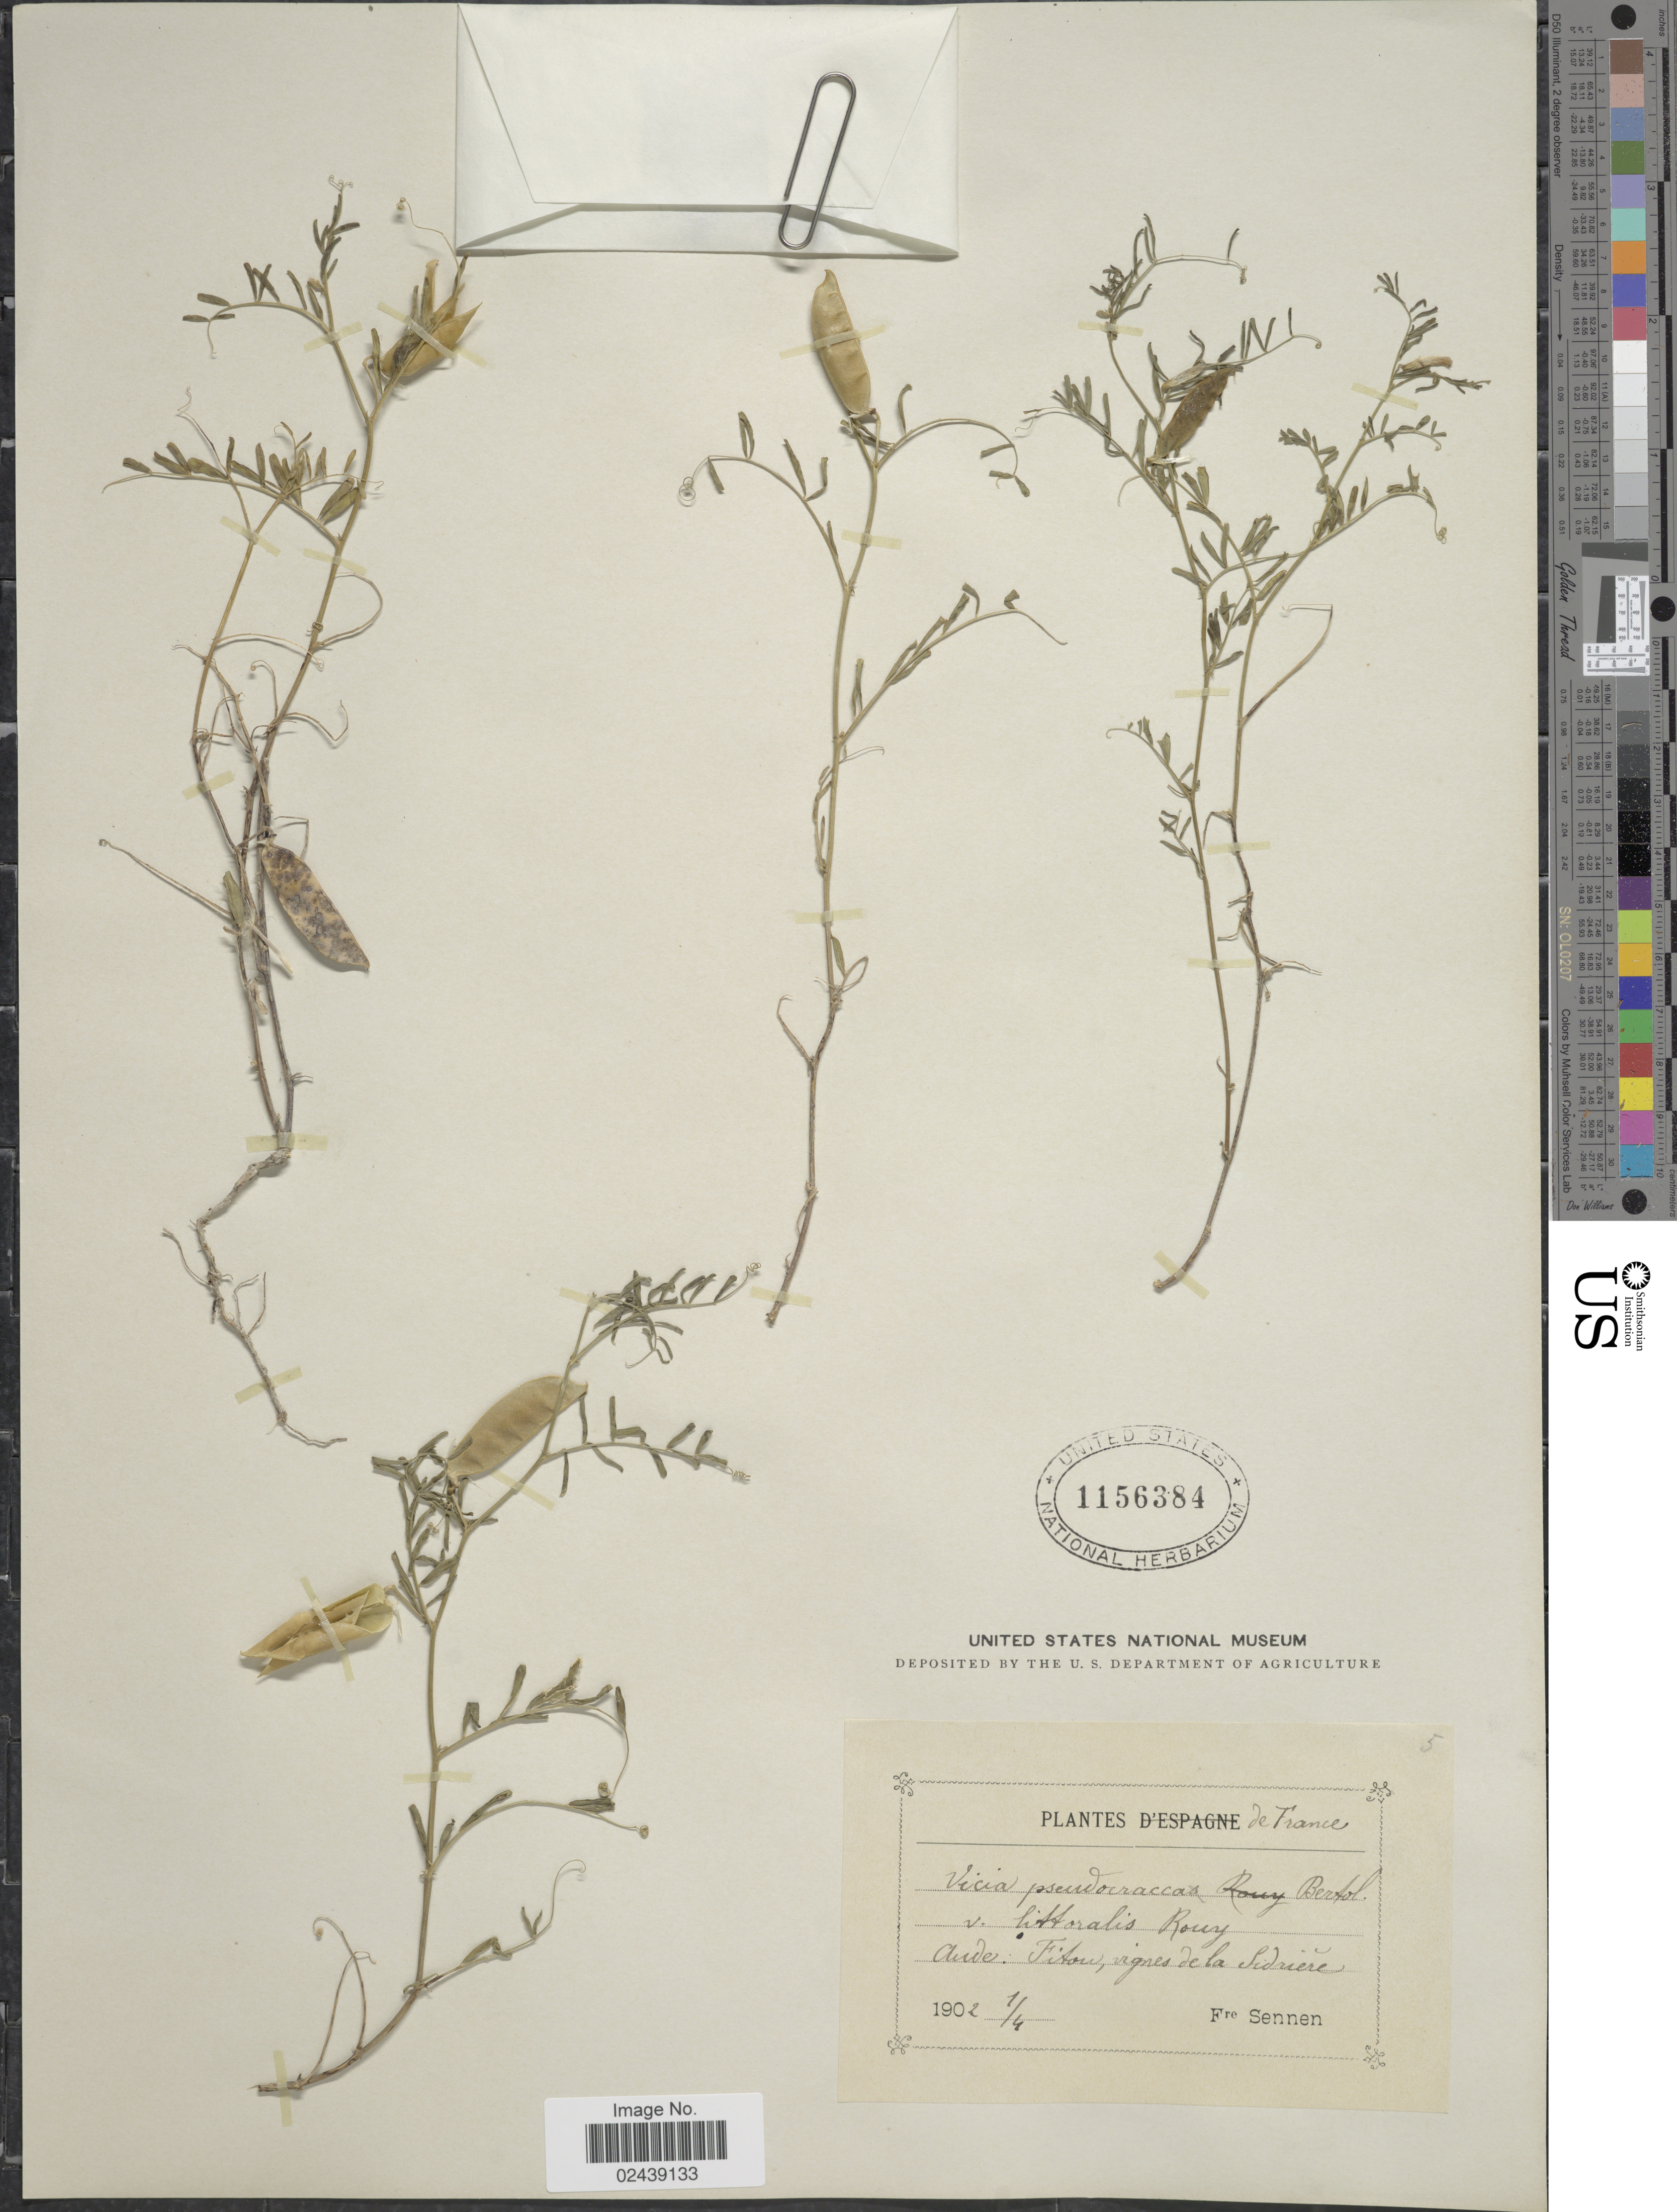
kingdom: Plantae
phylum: Tracheophyta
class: Magnoliopsida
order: Fabales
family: Fabaceae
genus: Vicia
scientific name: Vicia pseudocracca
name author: Bertol.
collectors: E. Sennen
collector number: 5?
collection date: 1902-04-01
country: France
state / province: Occitanie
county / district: Aude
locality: Aude: Fiton, vignes de la Sidriere [interpreted]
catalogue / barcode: US 1156384